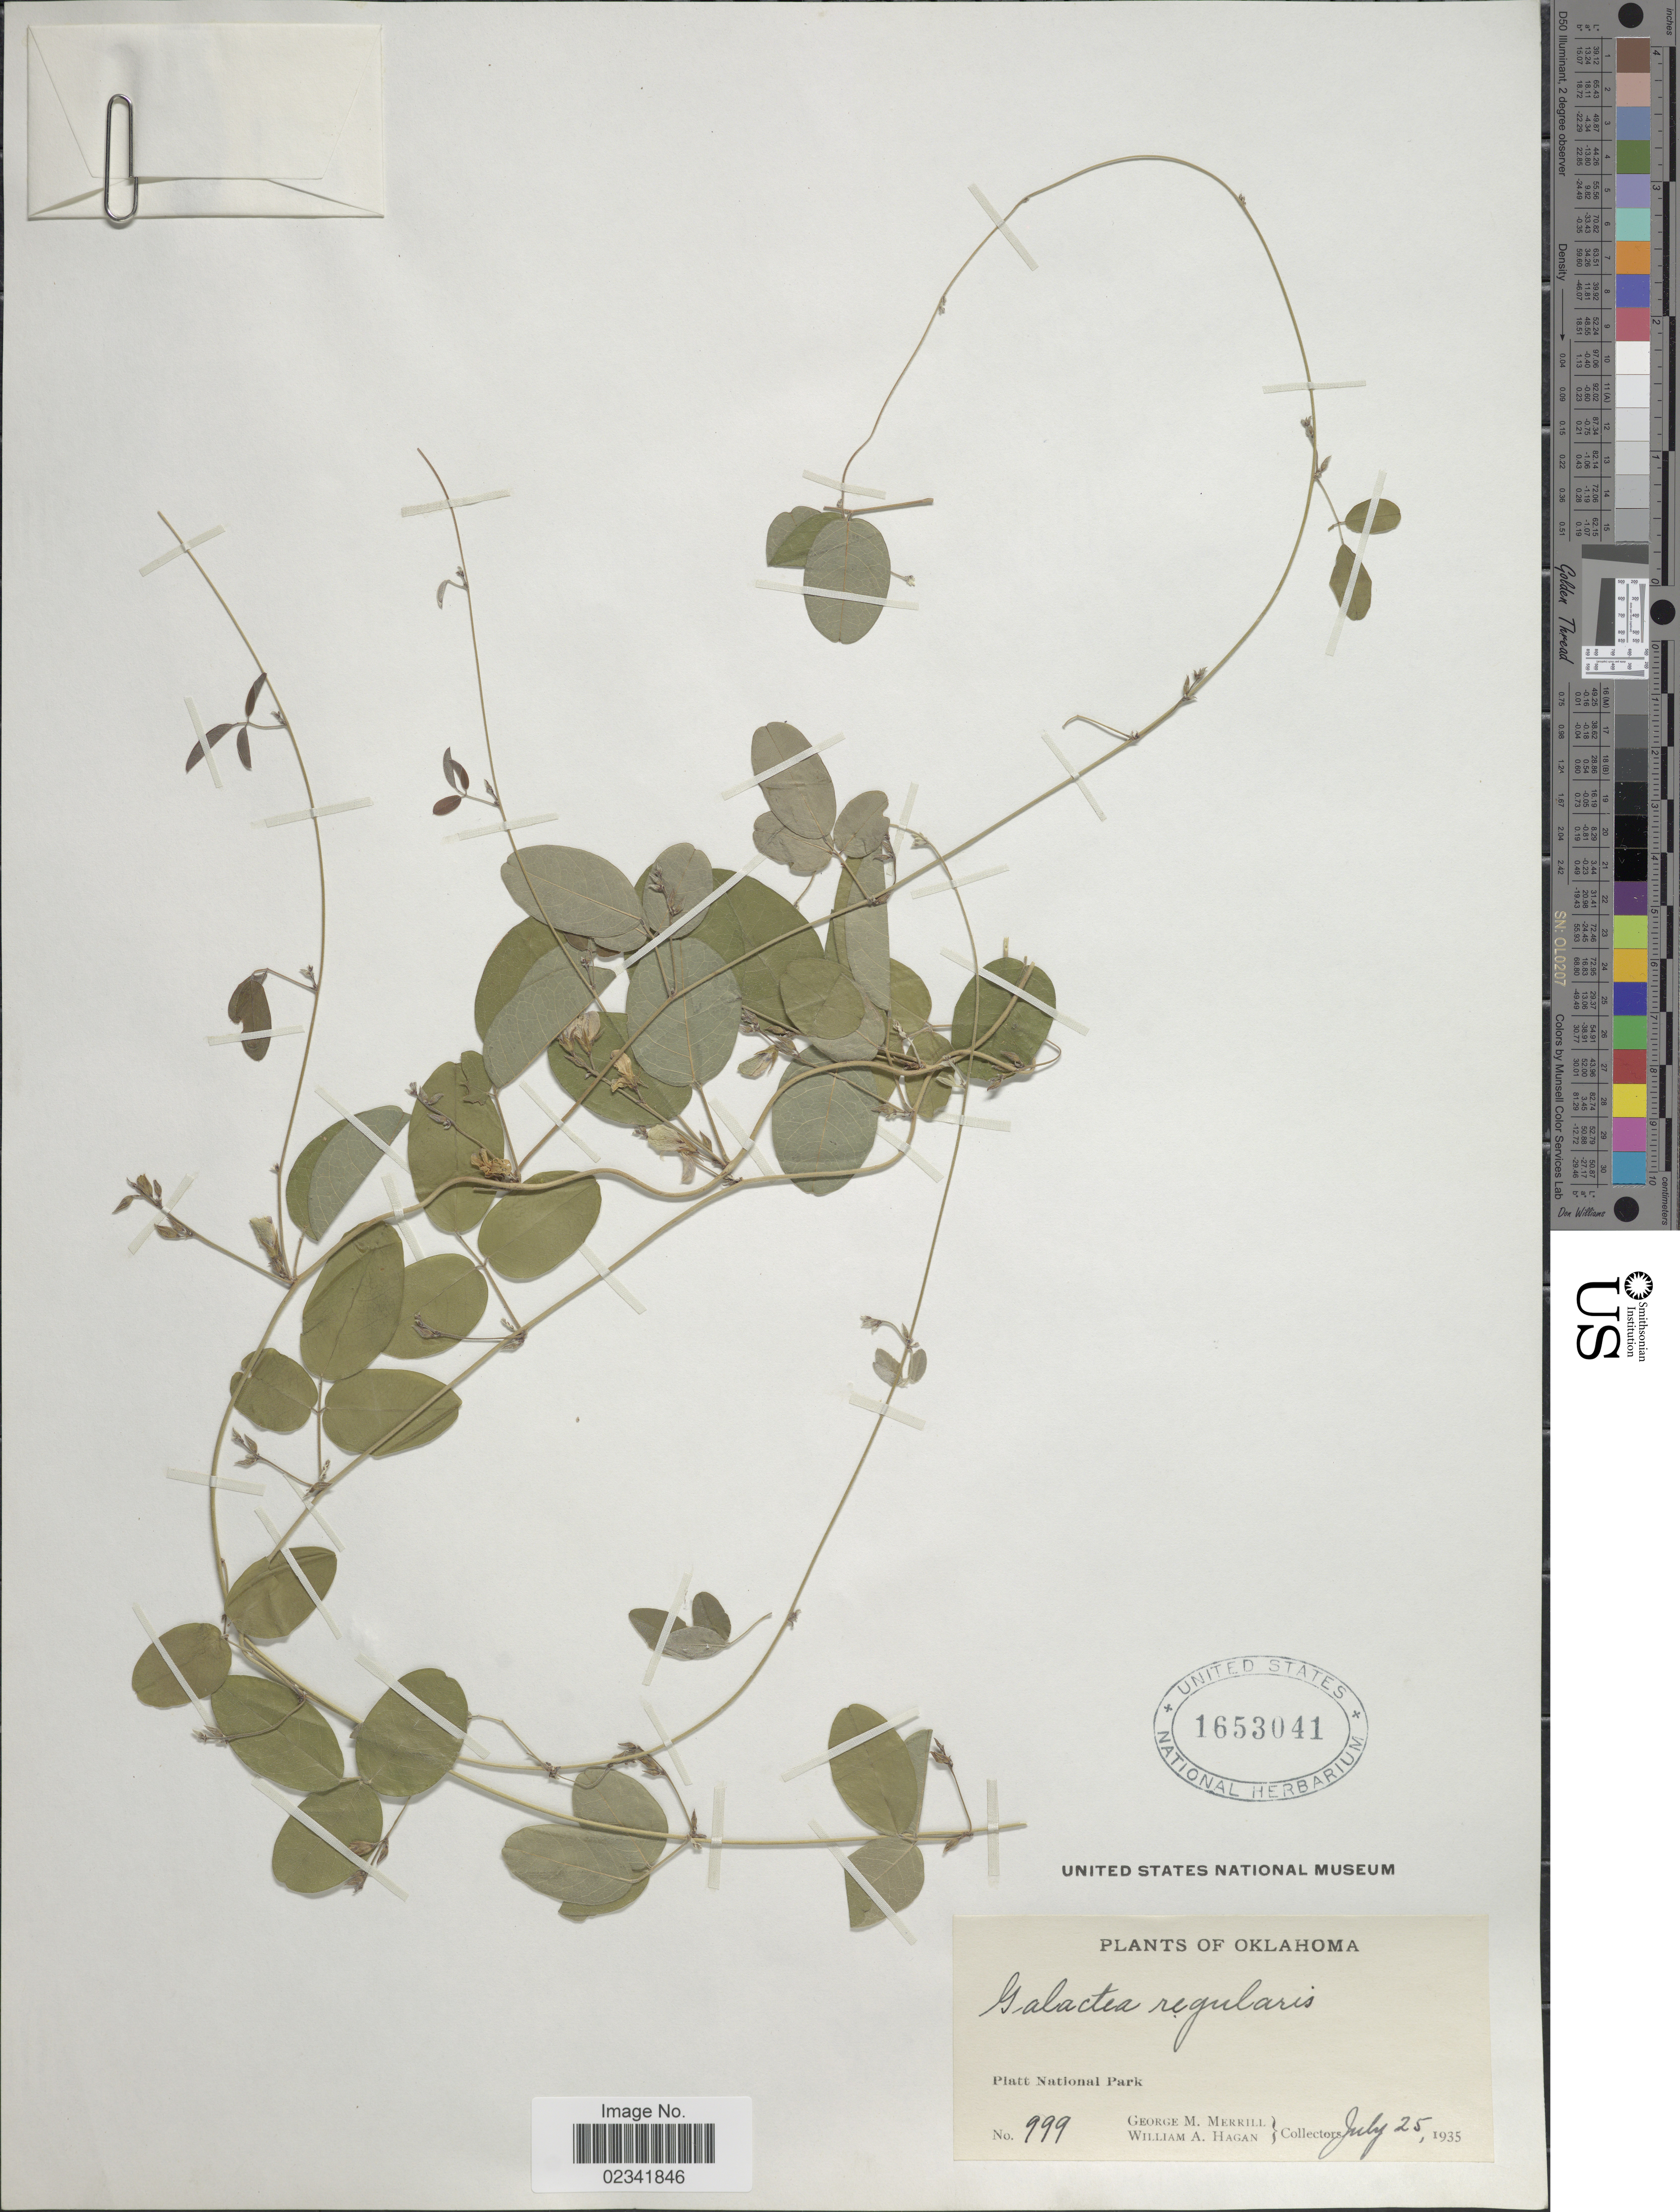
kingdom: Plantae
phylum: Tracheophyta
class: Magnoliopsida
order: Fabales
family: Fabaceae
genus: Galactia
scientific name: Galactia volubilis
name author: (L.) Britton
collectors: G. M. Merrill & W. Hagan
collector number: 999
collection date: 1935-07-25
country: United States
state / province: Oklahoma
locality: Platt National Park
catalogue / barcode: US 1653041